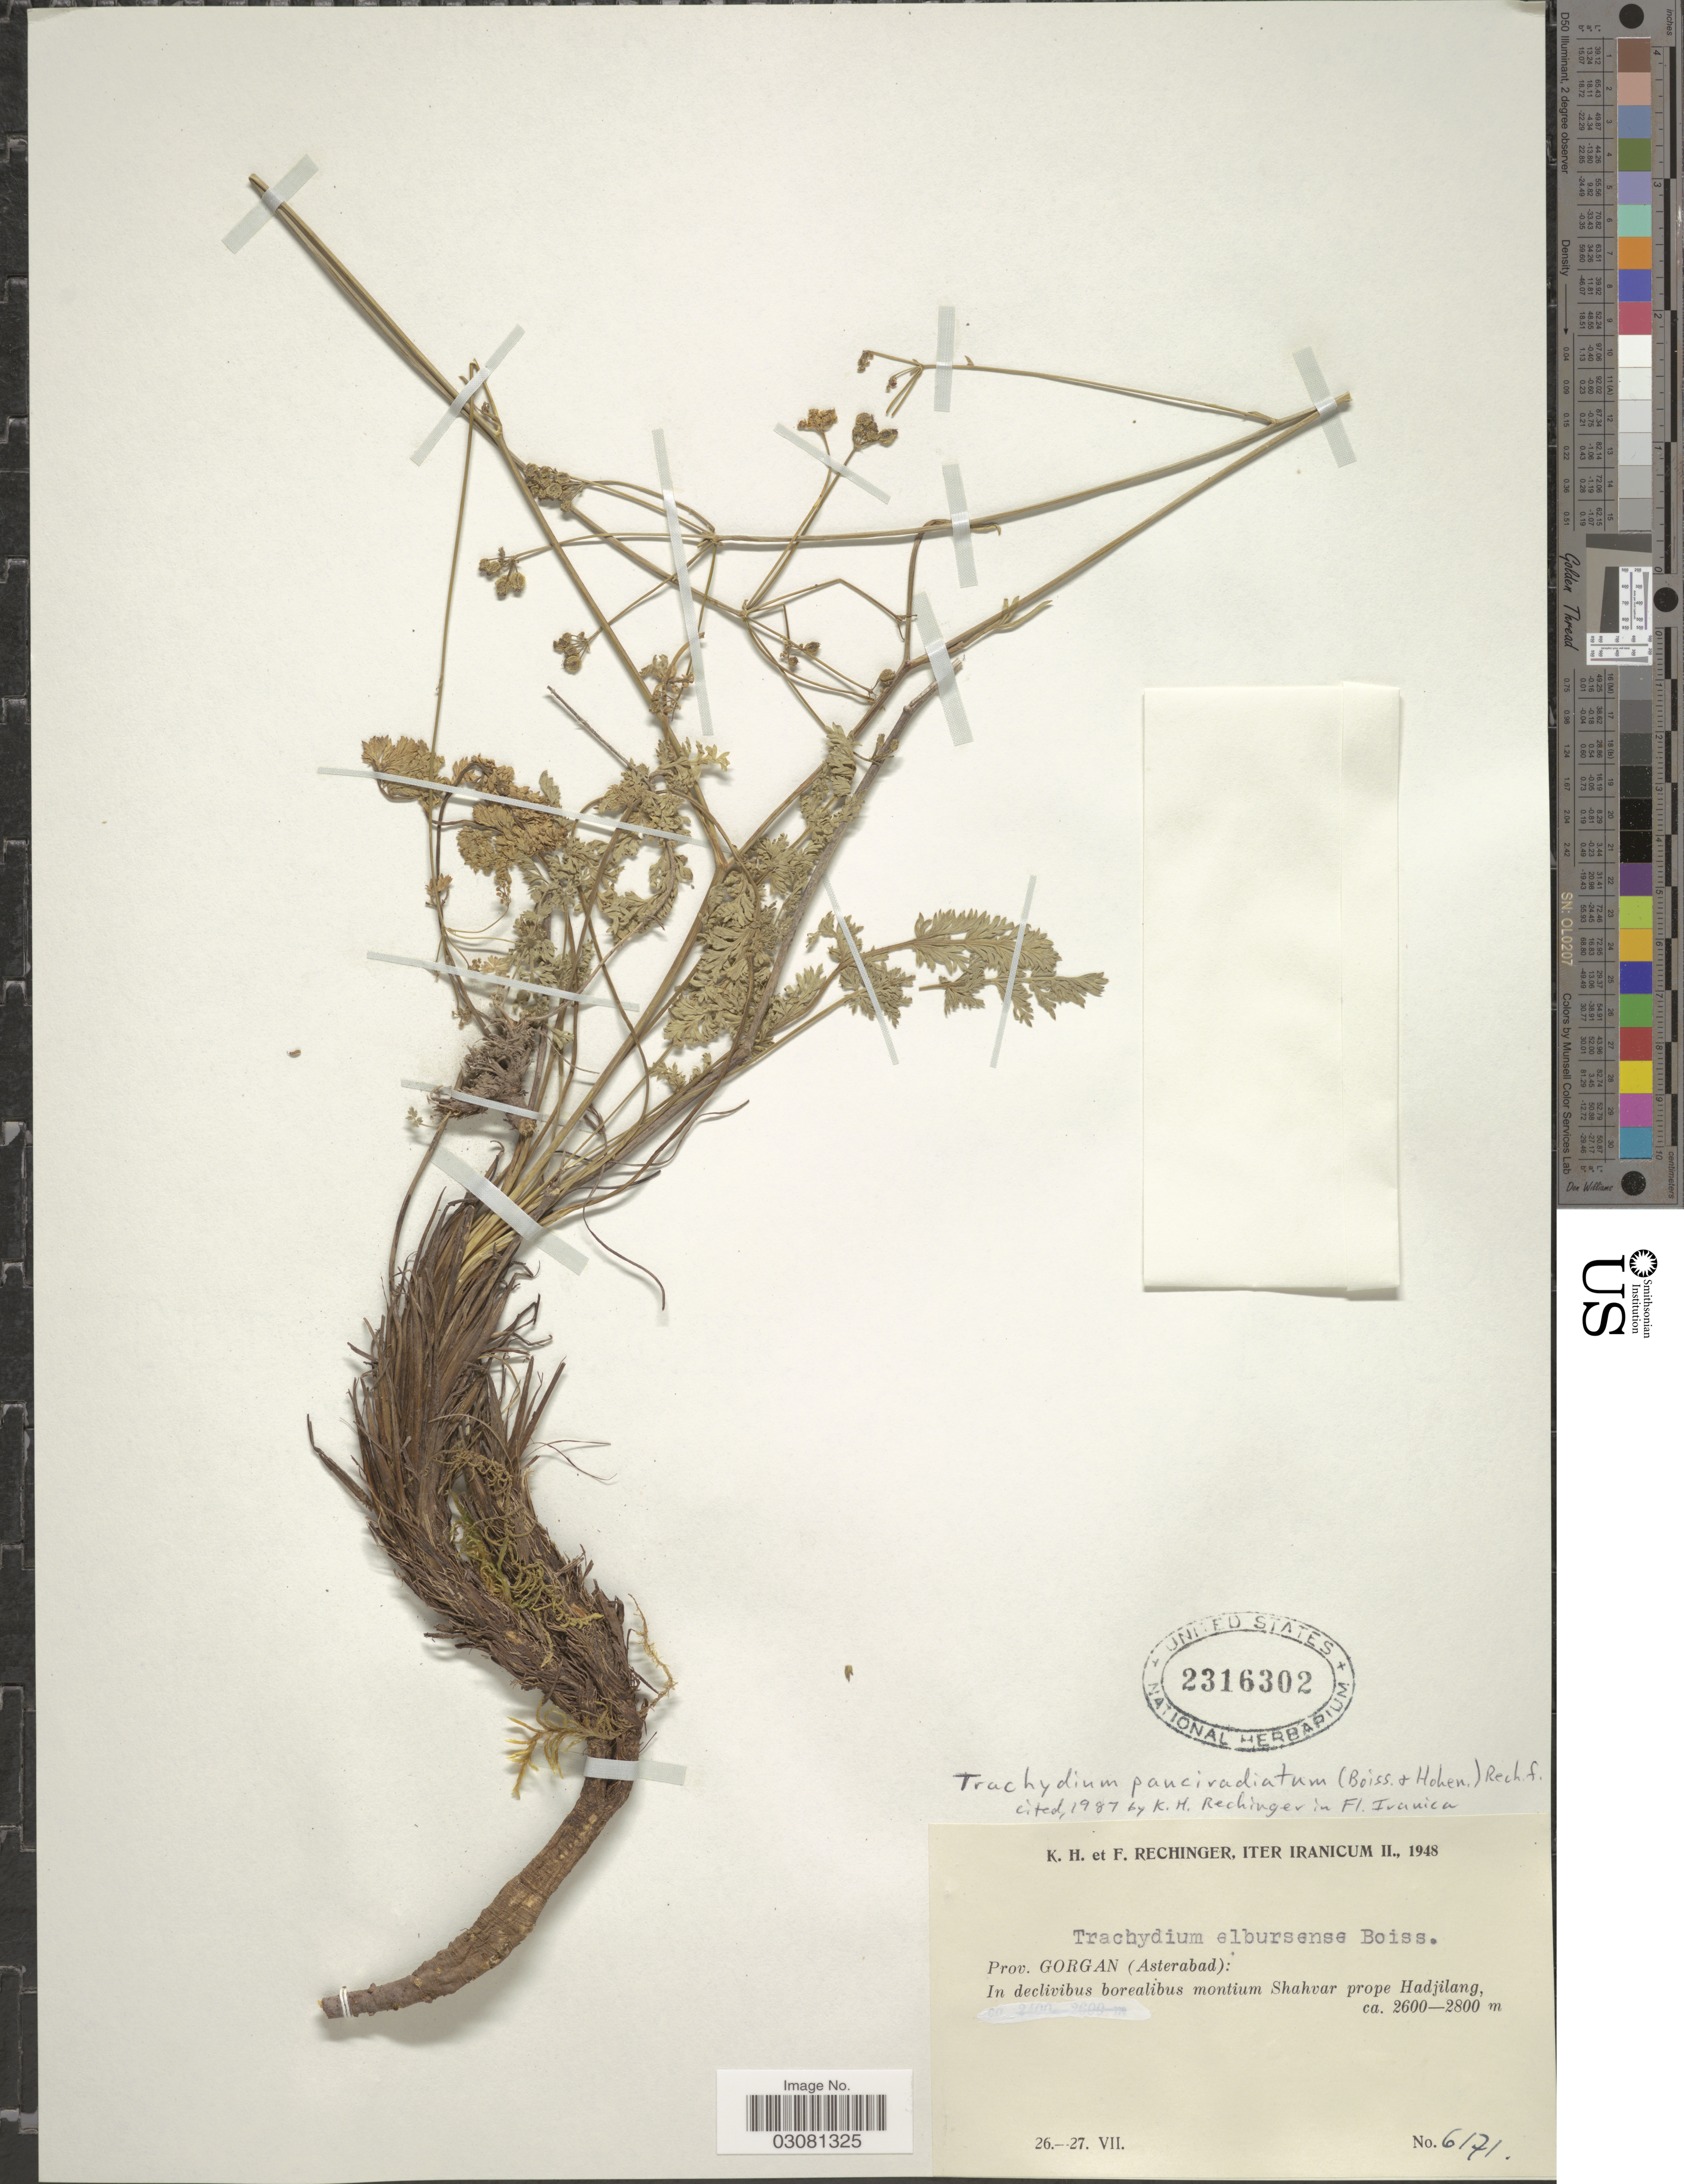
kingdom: Plantae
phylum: Tracheophyta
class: Magnoliopsida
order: Apiales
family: Apiaceae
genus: Trachydium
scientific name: Trachydium pauciradiatum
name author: (Boiss. & Hohen.) Rech. f.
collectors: K. H. Rechinger & F. Rechinger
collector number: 6171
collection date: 1948-07-26/1948-07-27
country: Iran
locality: Prov. Gorgan (Asterabad): In declivibus borealibus montium Shahvar prope Hadjilang.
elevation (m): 2600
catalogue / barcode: US 2316302